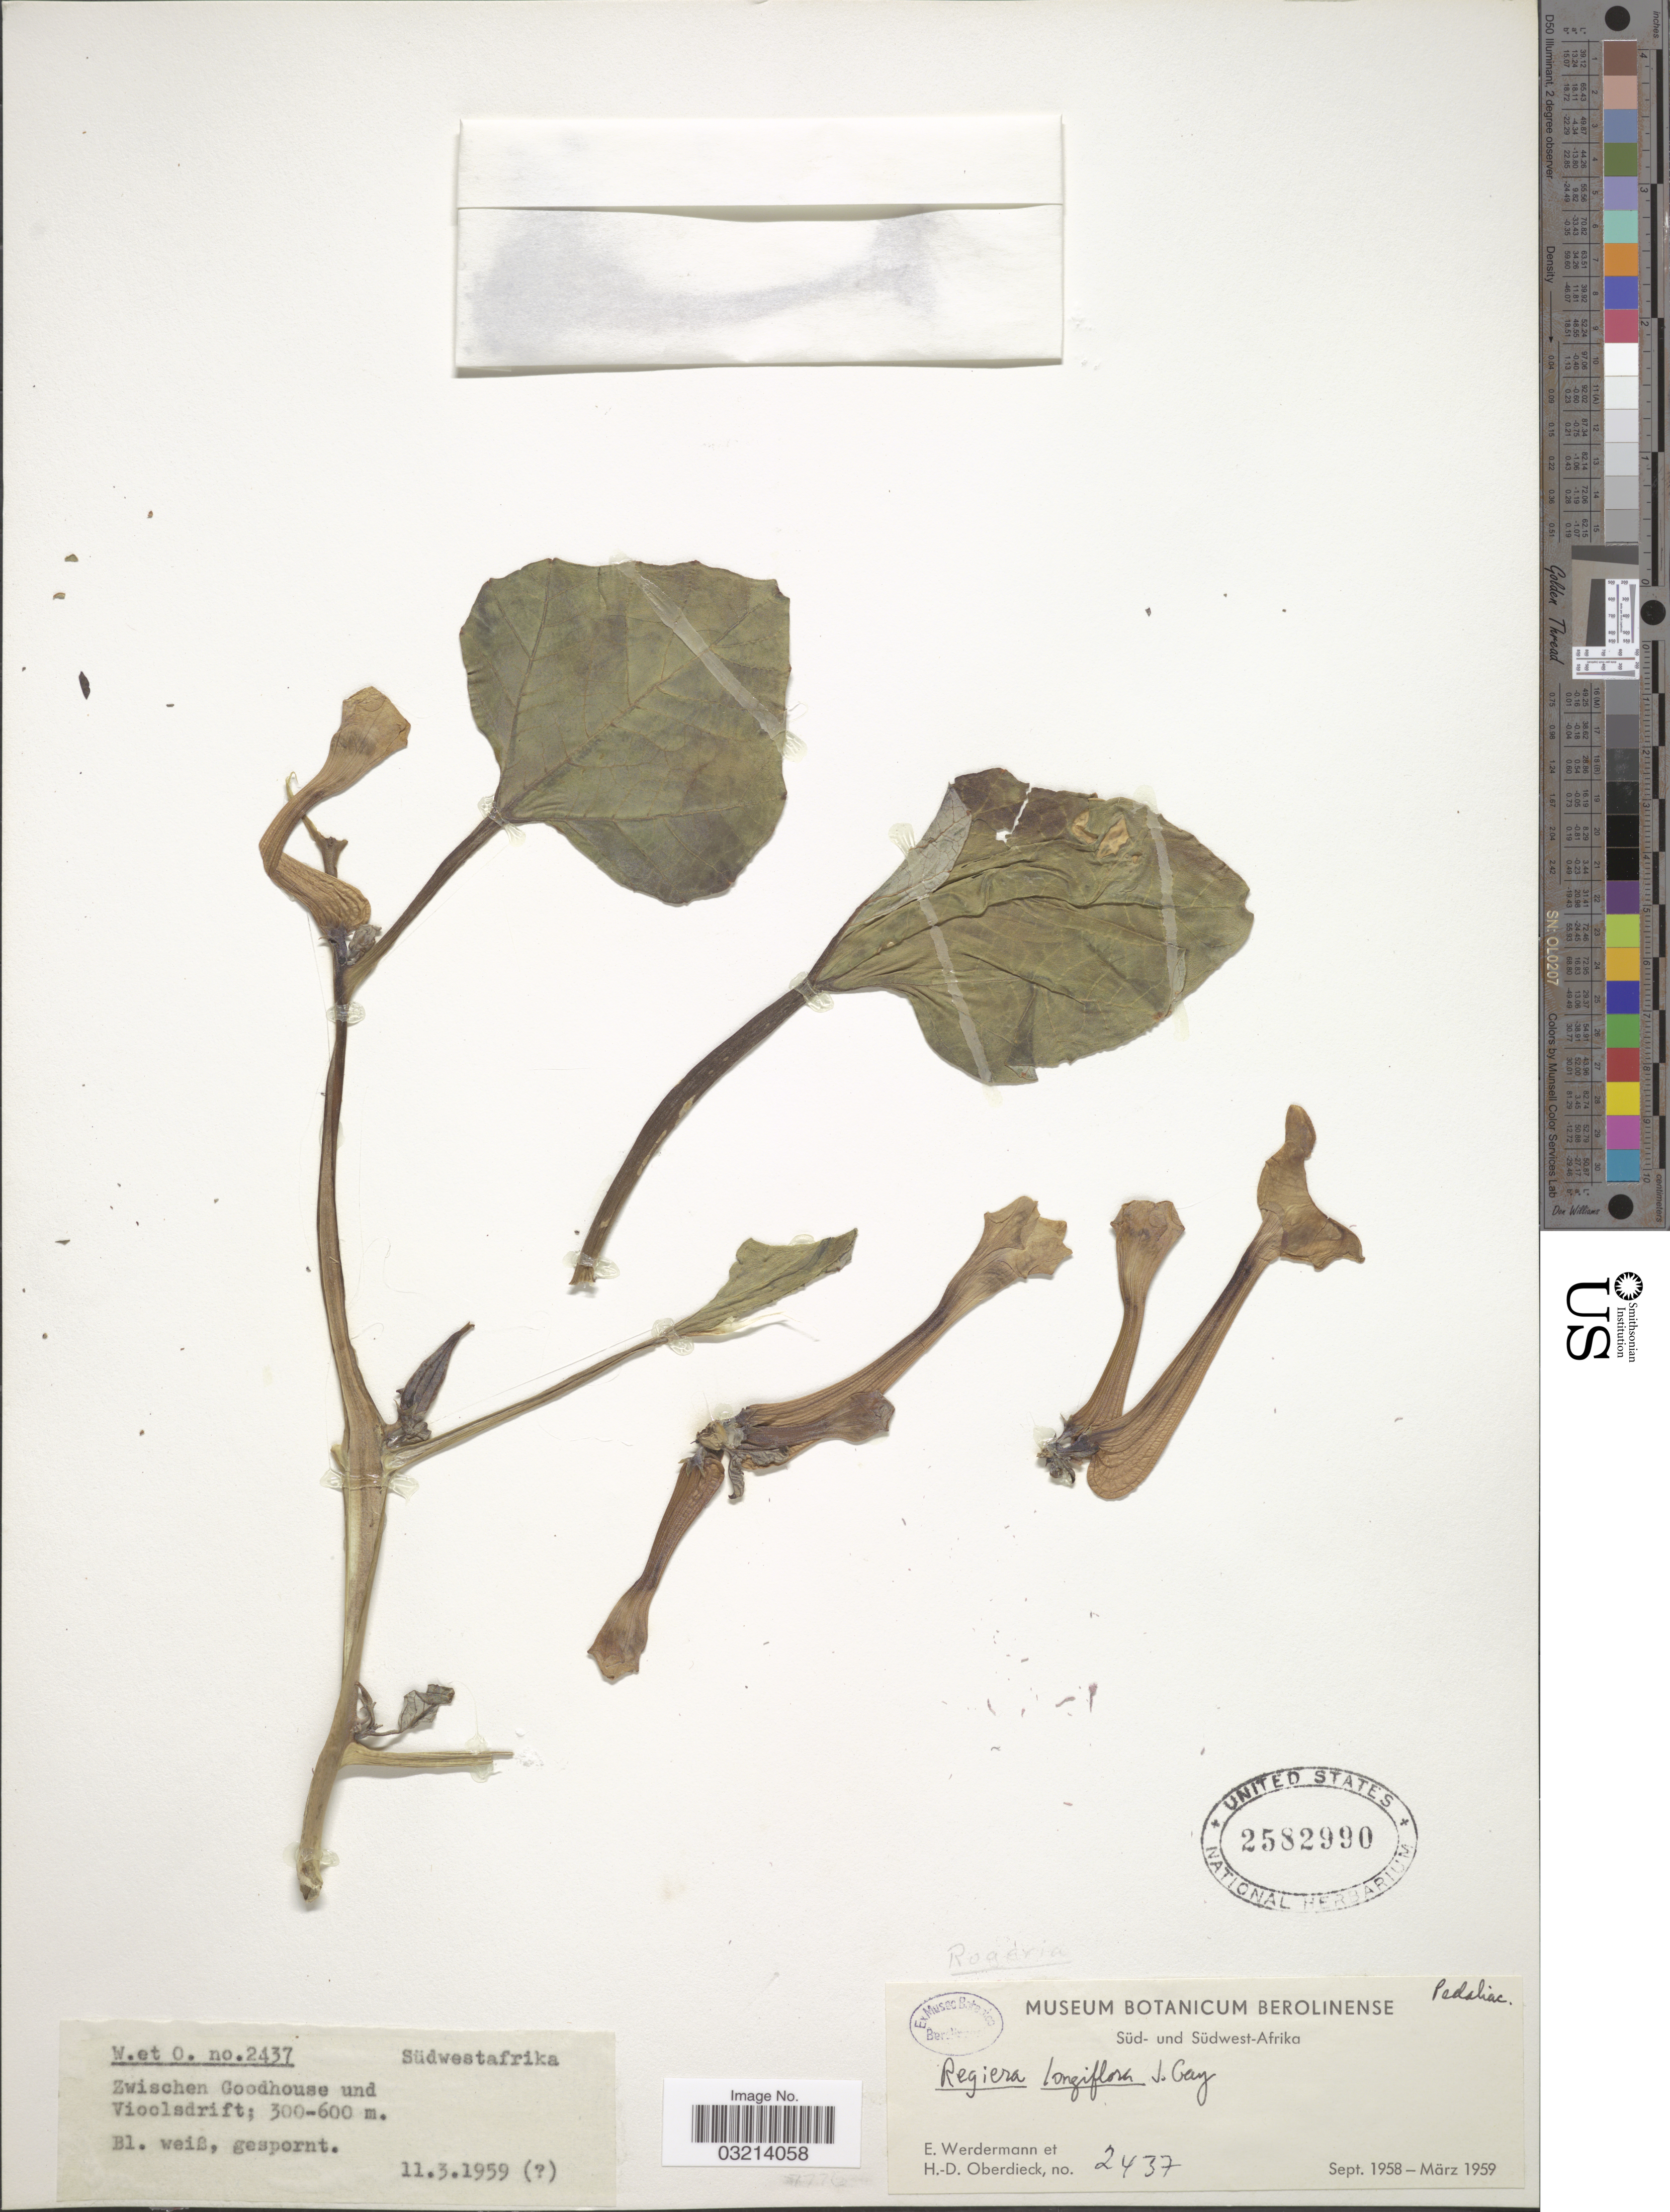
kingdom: Plantae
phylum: Tracheophyta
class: Magnoliopsida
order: Lamiales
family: Pedaliaceae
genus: Rogeria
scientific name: Rogeria longiflora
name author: (L.) J. Gay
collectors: E. Werdermann & H. Oberdieck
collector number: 2437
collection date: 1959-03-11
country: Namibia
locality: Südwestafrika. Zwischen Goodhouse und Vioolsdrift.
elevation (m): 300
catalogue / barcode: US 2582990